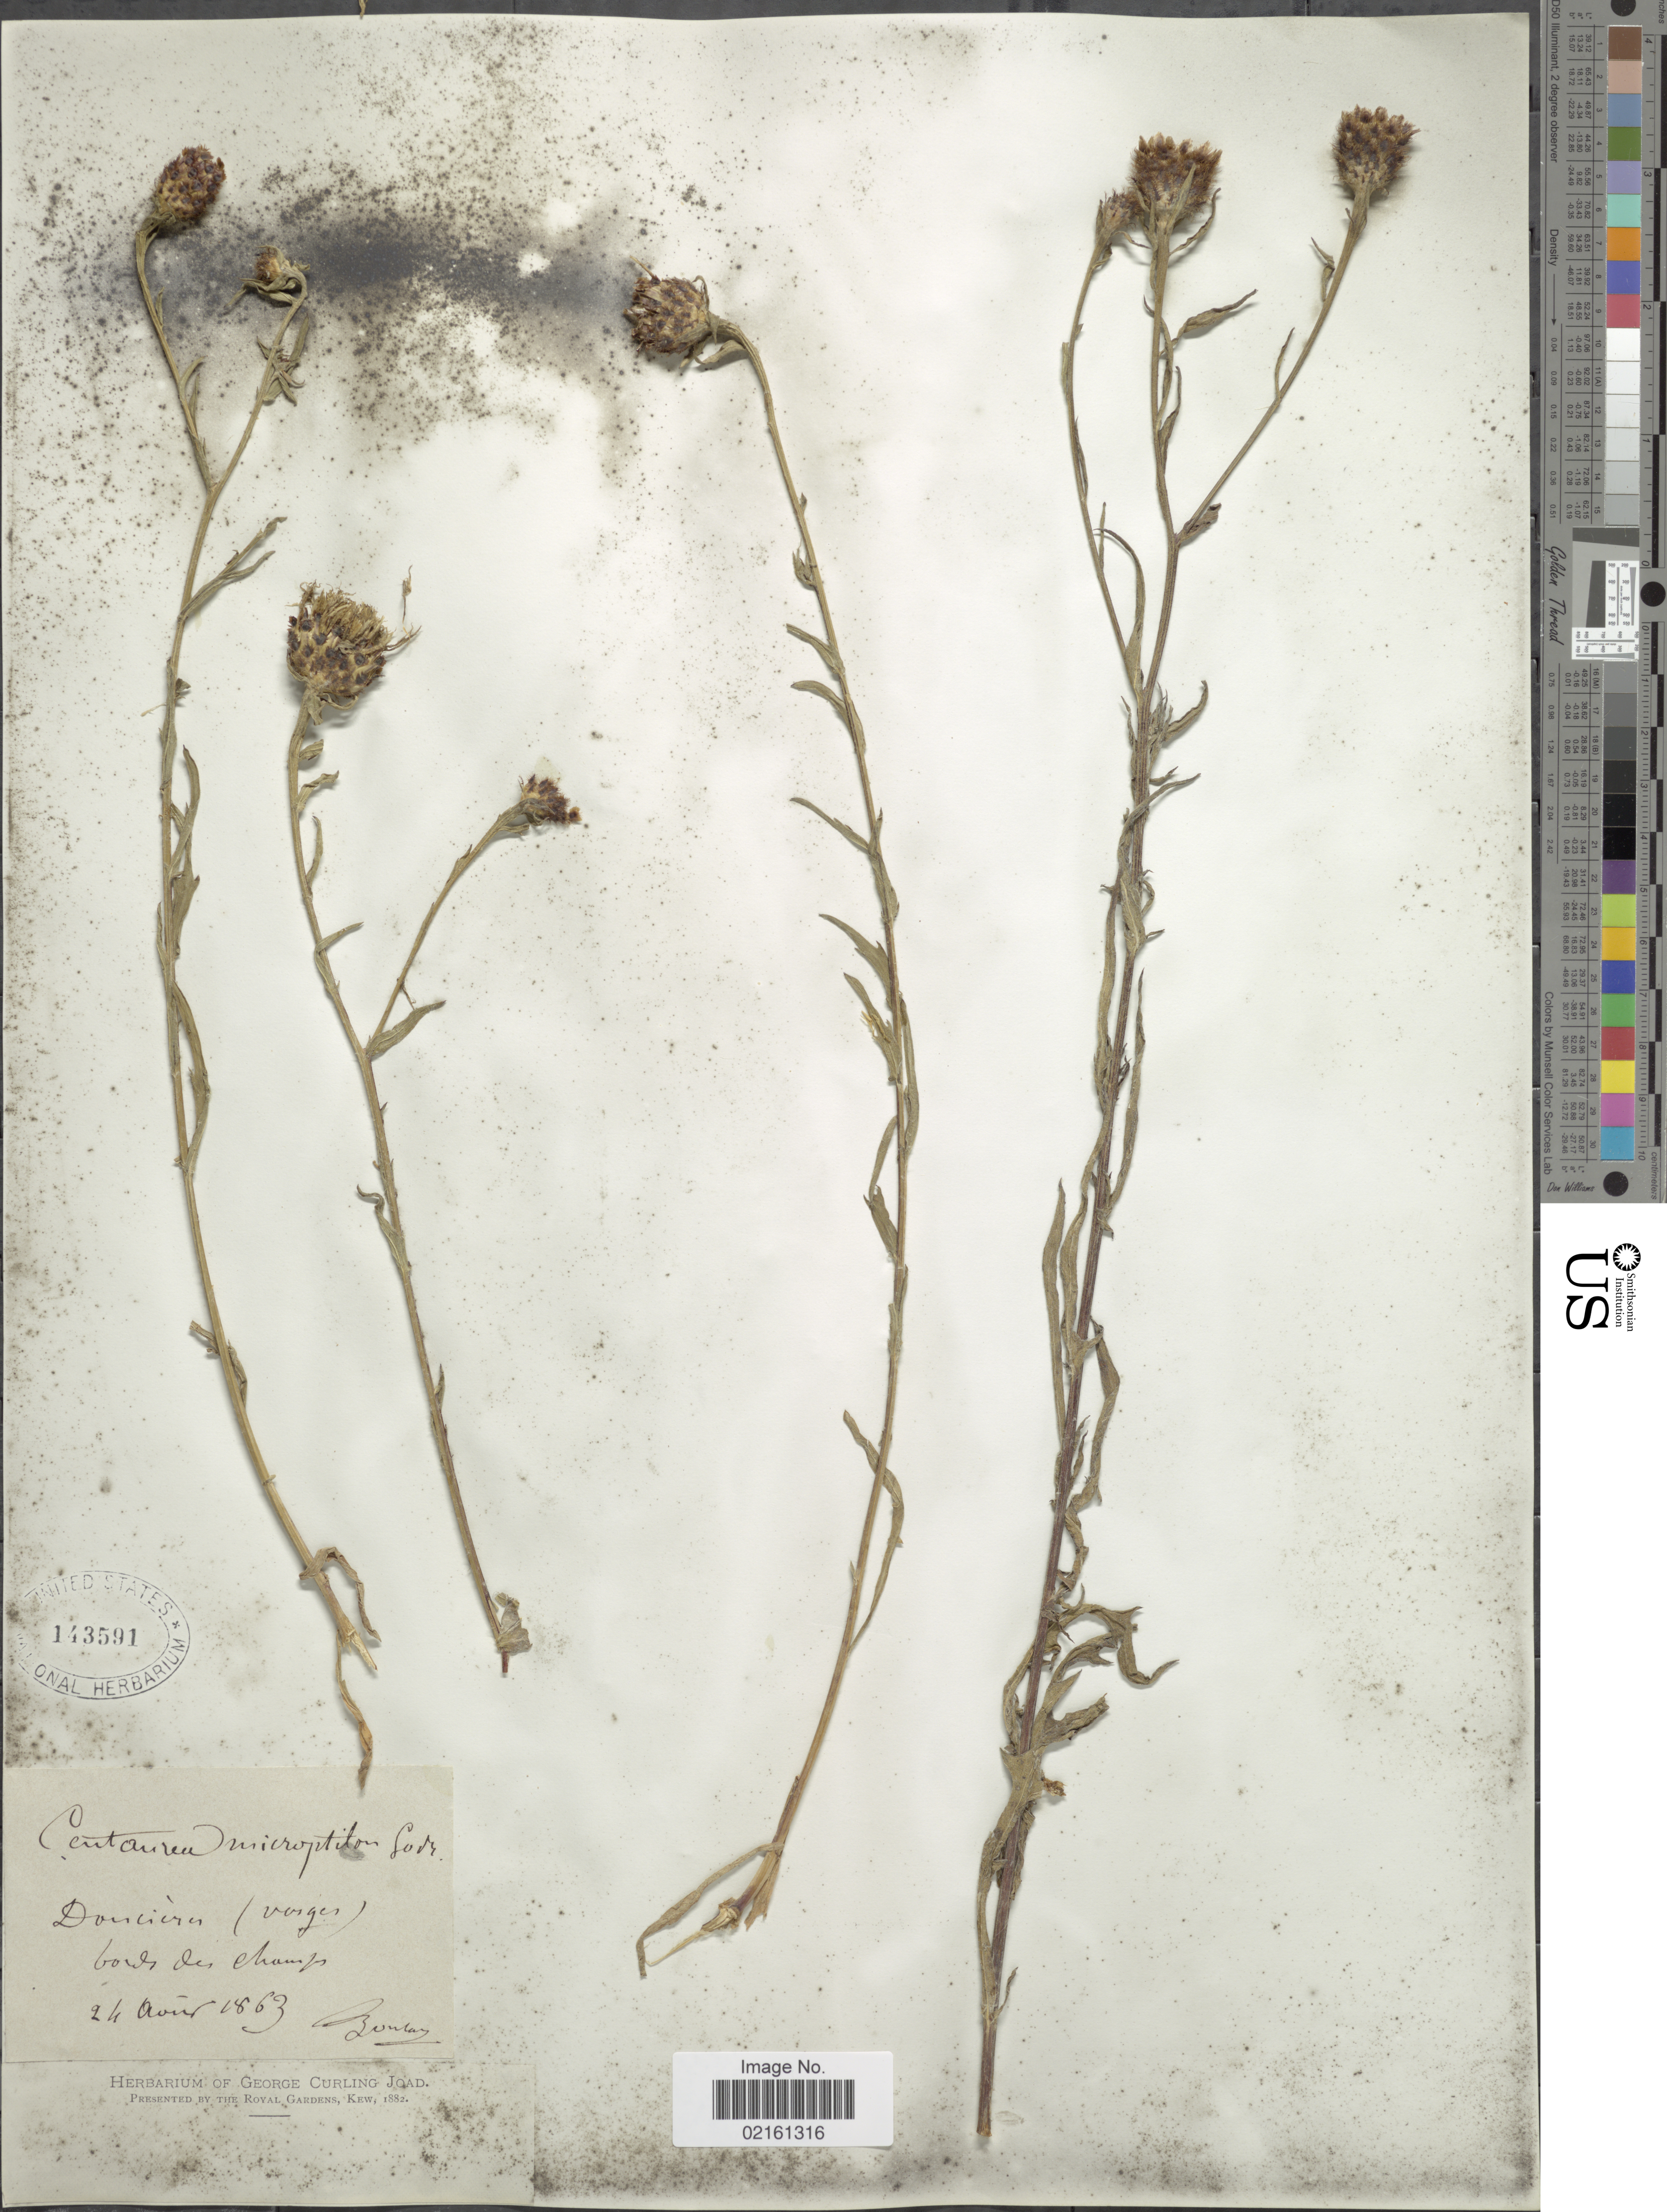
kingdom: Plantae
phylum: Tracheophyta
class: Magnoliopsida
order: Asterales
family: Asteraceae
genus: Centaurea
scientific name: Centaurea microptilon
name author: (Godr.) Godr. & Gren.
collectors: Bonlay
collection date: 1863-08-24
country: France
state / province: Grand Est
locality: Doncivies (voiges), bords des champs [interpreted]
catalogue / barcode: US 143591